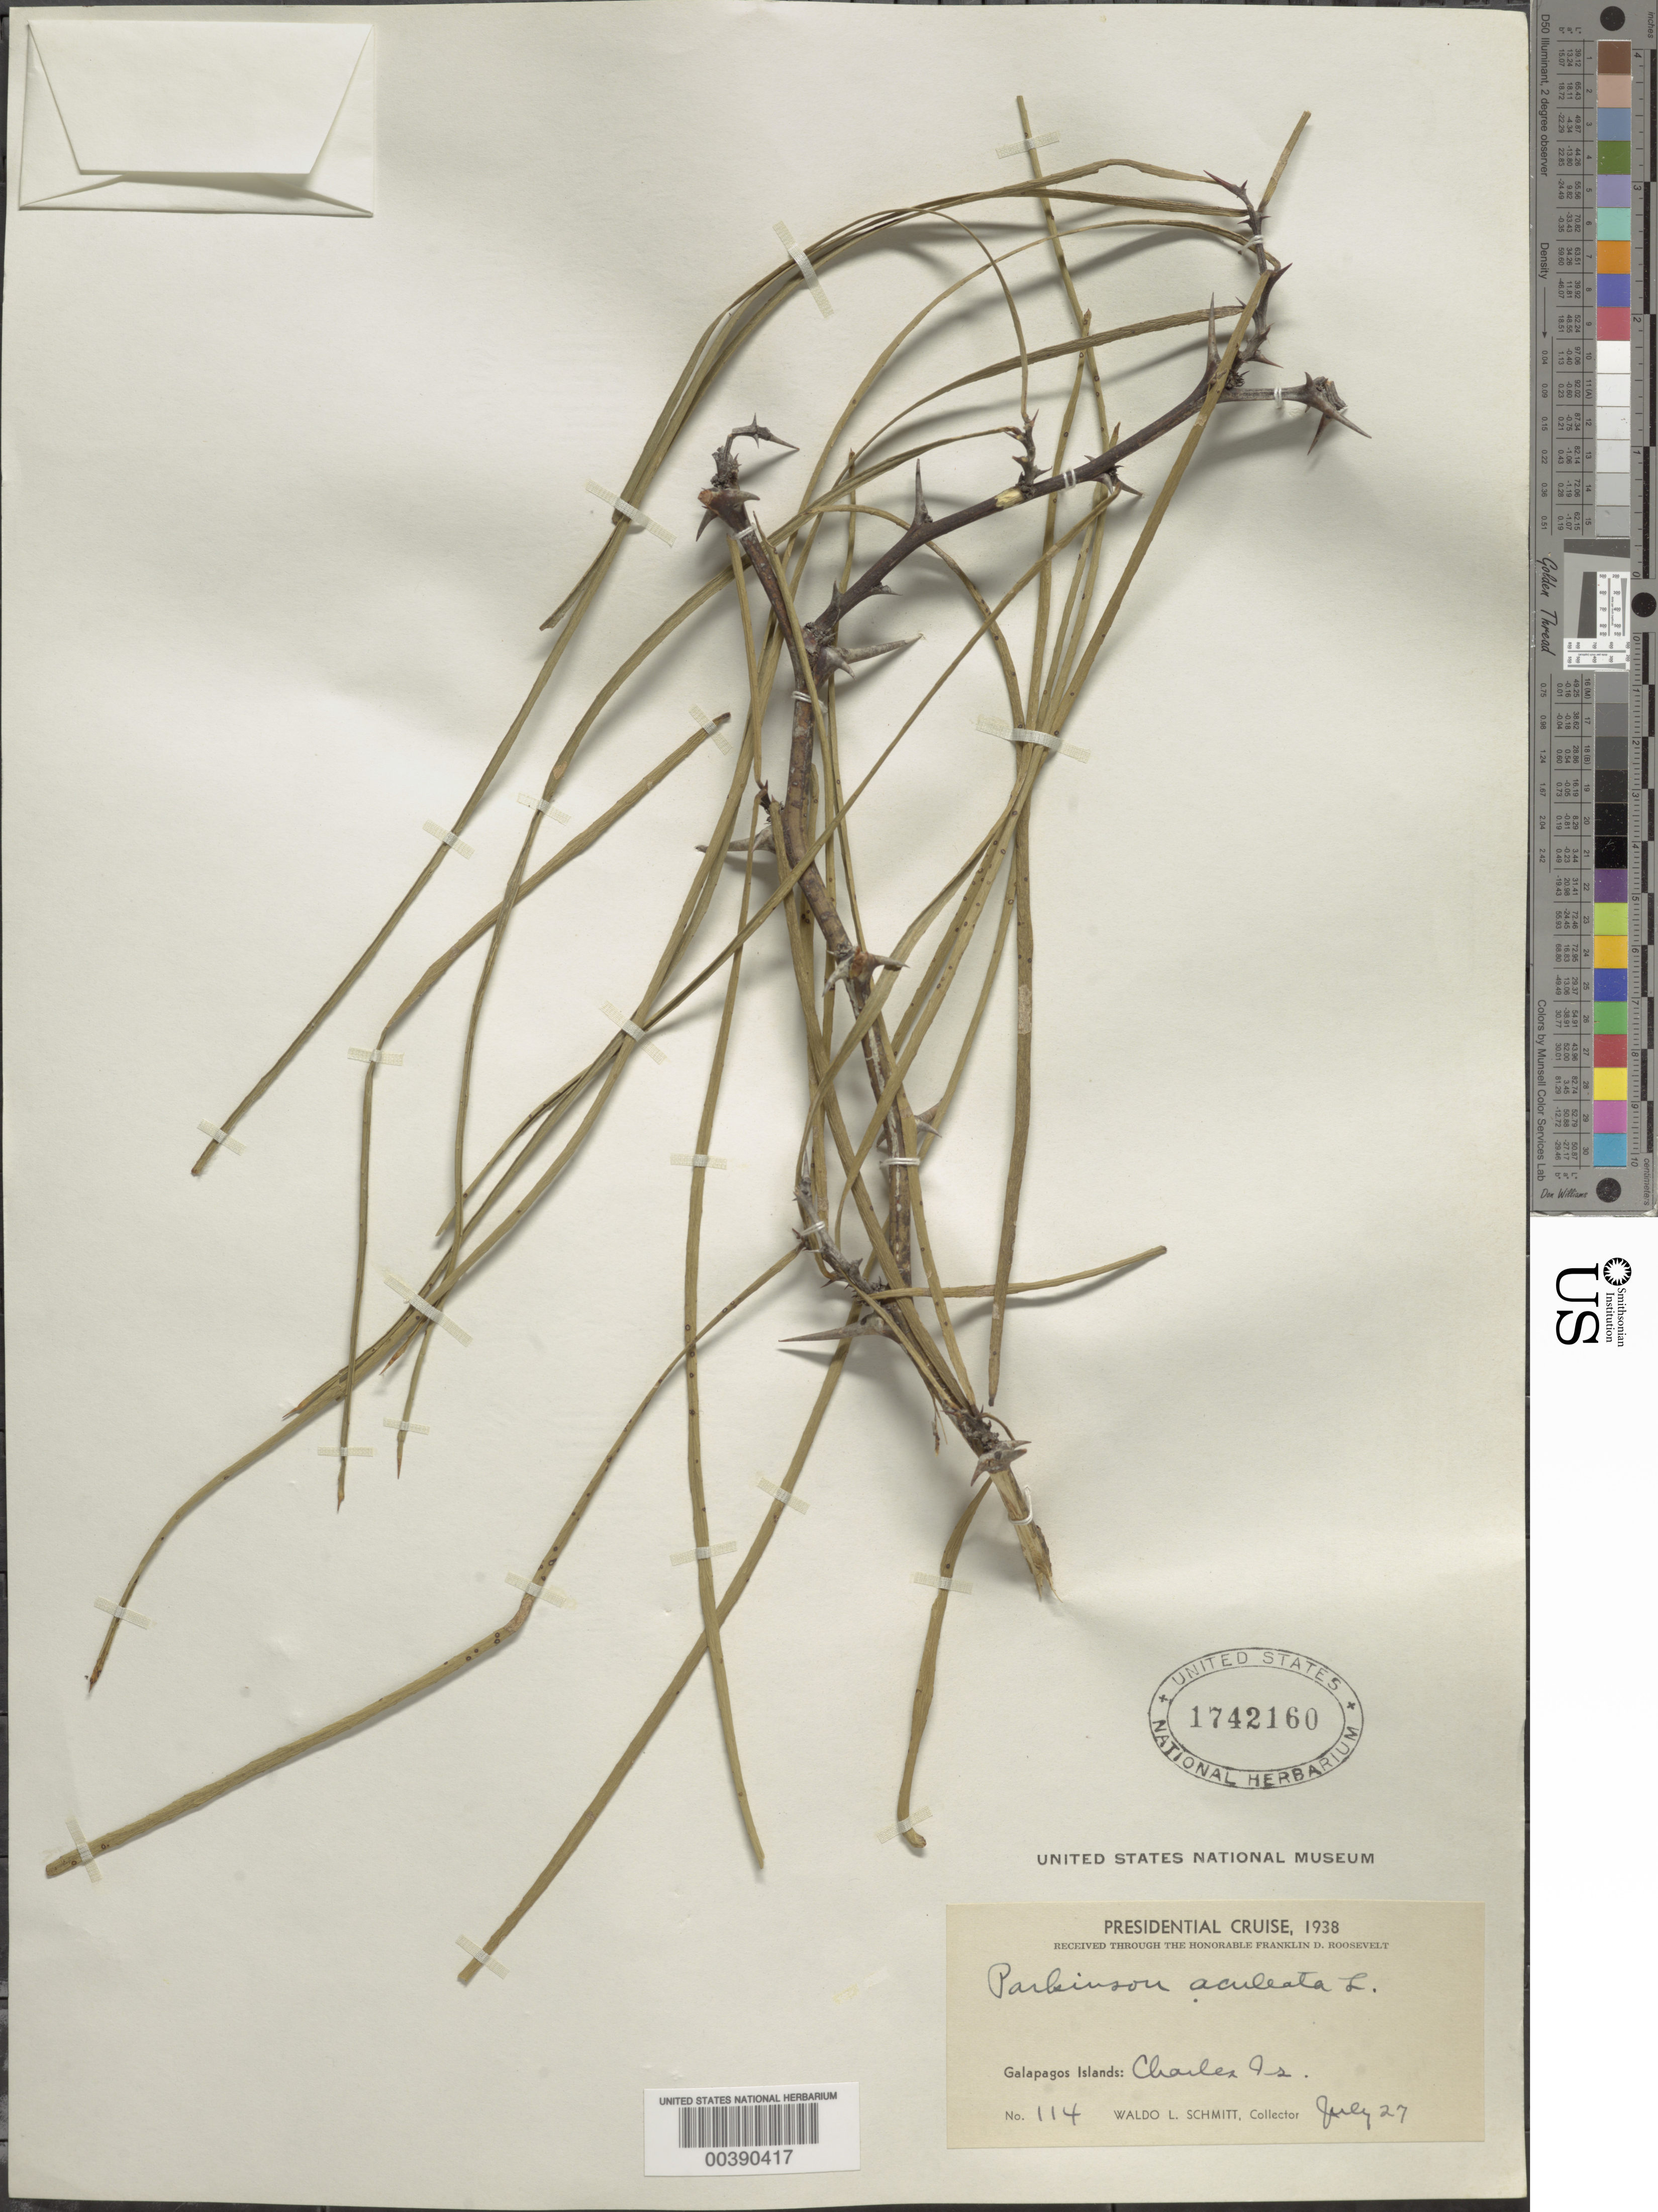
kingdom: Plantae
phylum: Tracheophyta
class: Magnoliopsida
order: Fabales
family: Fabaceae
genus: Parkinsonia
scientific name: Parkinsonia aculeata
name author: L.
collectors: W. L. Schmitt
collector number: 114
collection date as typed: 27 Jul 1938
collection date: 1938-07-27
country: Ecuador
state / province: Colón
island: Floreana [Charles, Santa Maria]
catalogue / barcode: US 1742160